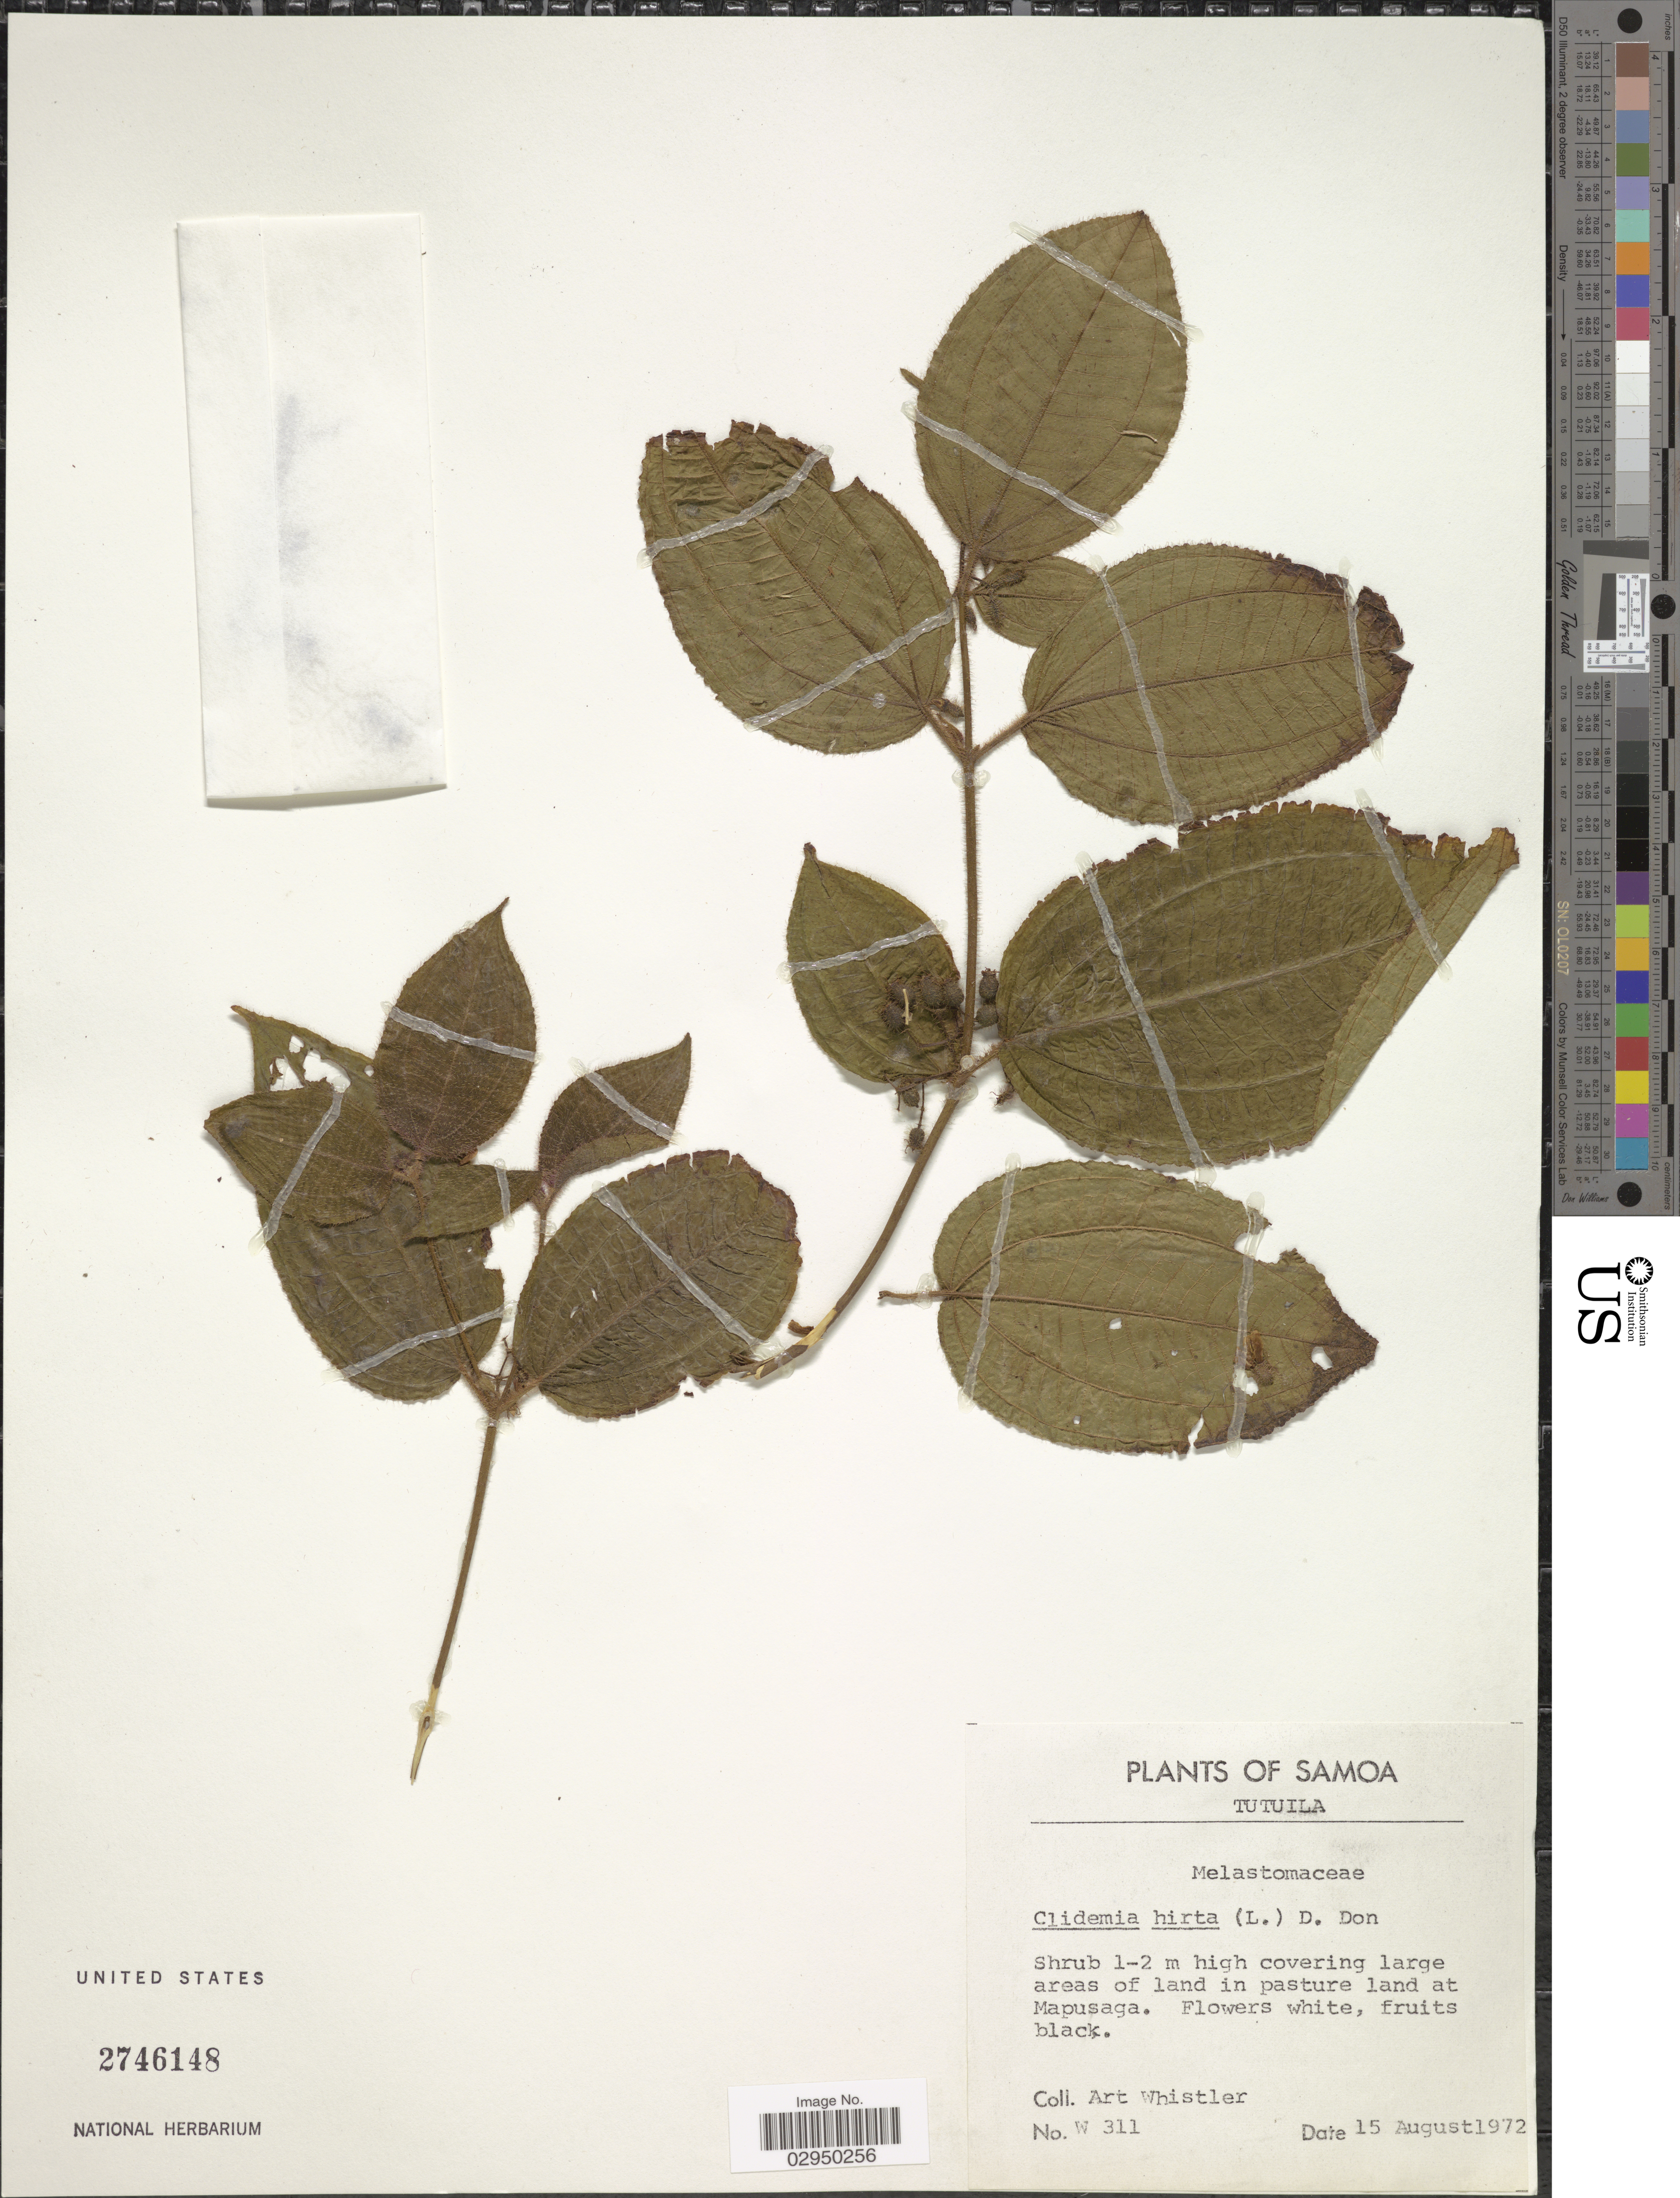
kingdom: Plantae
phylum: Tracheophyta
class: Magnoliopsida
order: Myrtales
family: Melastomataceae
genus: Miconia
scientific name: Miconia crenata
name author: (Vahl) Michelang.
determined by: Wagner, W. L., (BOT), Smithsonian Institution - National Museum of Natural History (UNITED STATES)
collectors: A. Whistler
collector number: W311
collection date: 1972-08-15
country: American Samoa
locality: Samoa. Tutuila. Mapusaga.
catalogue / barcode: US 2746148